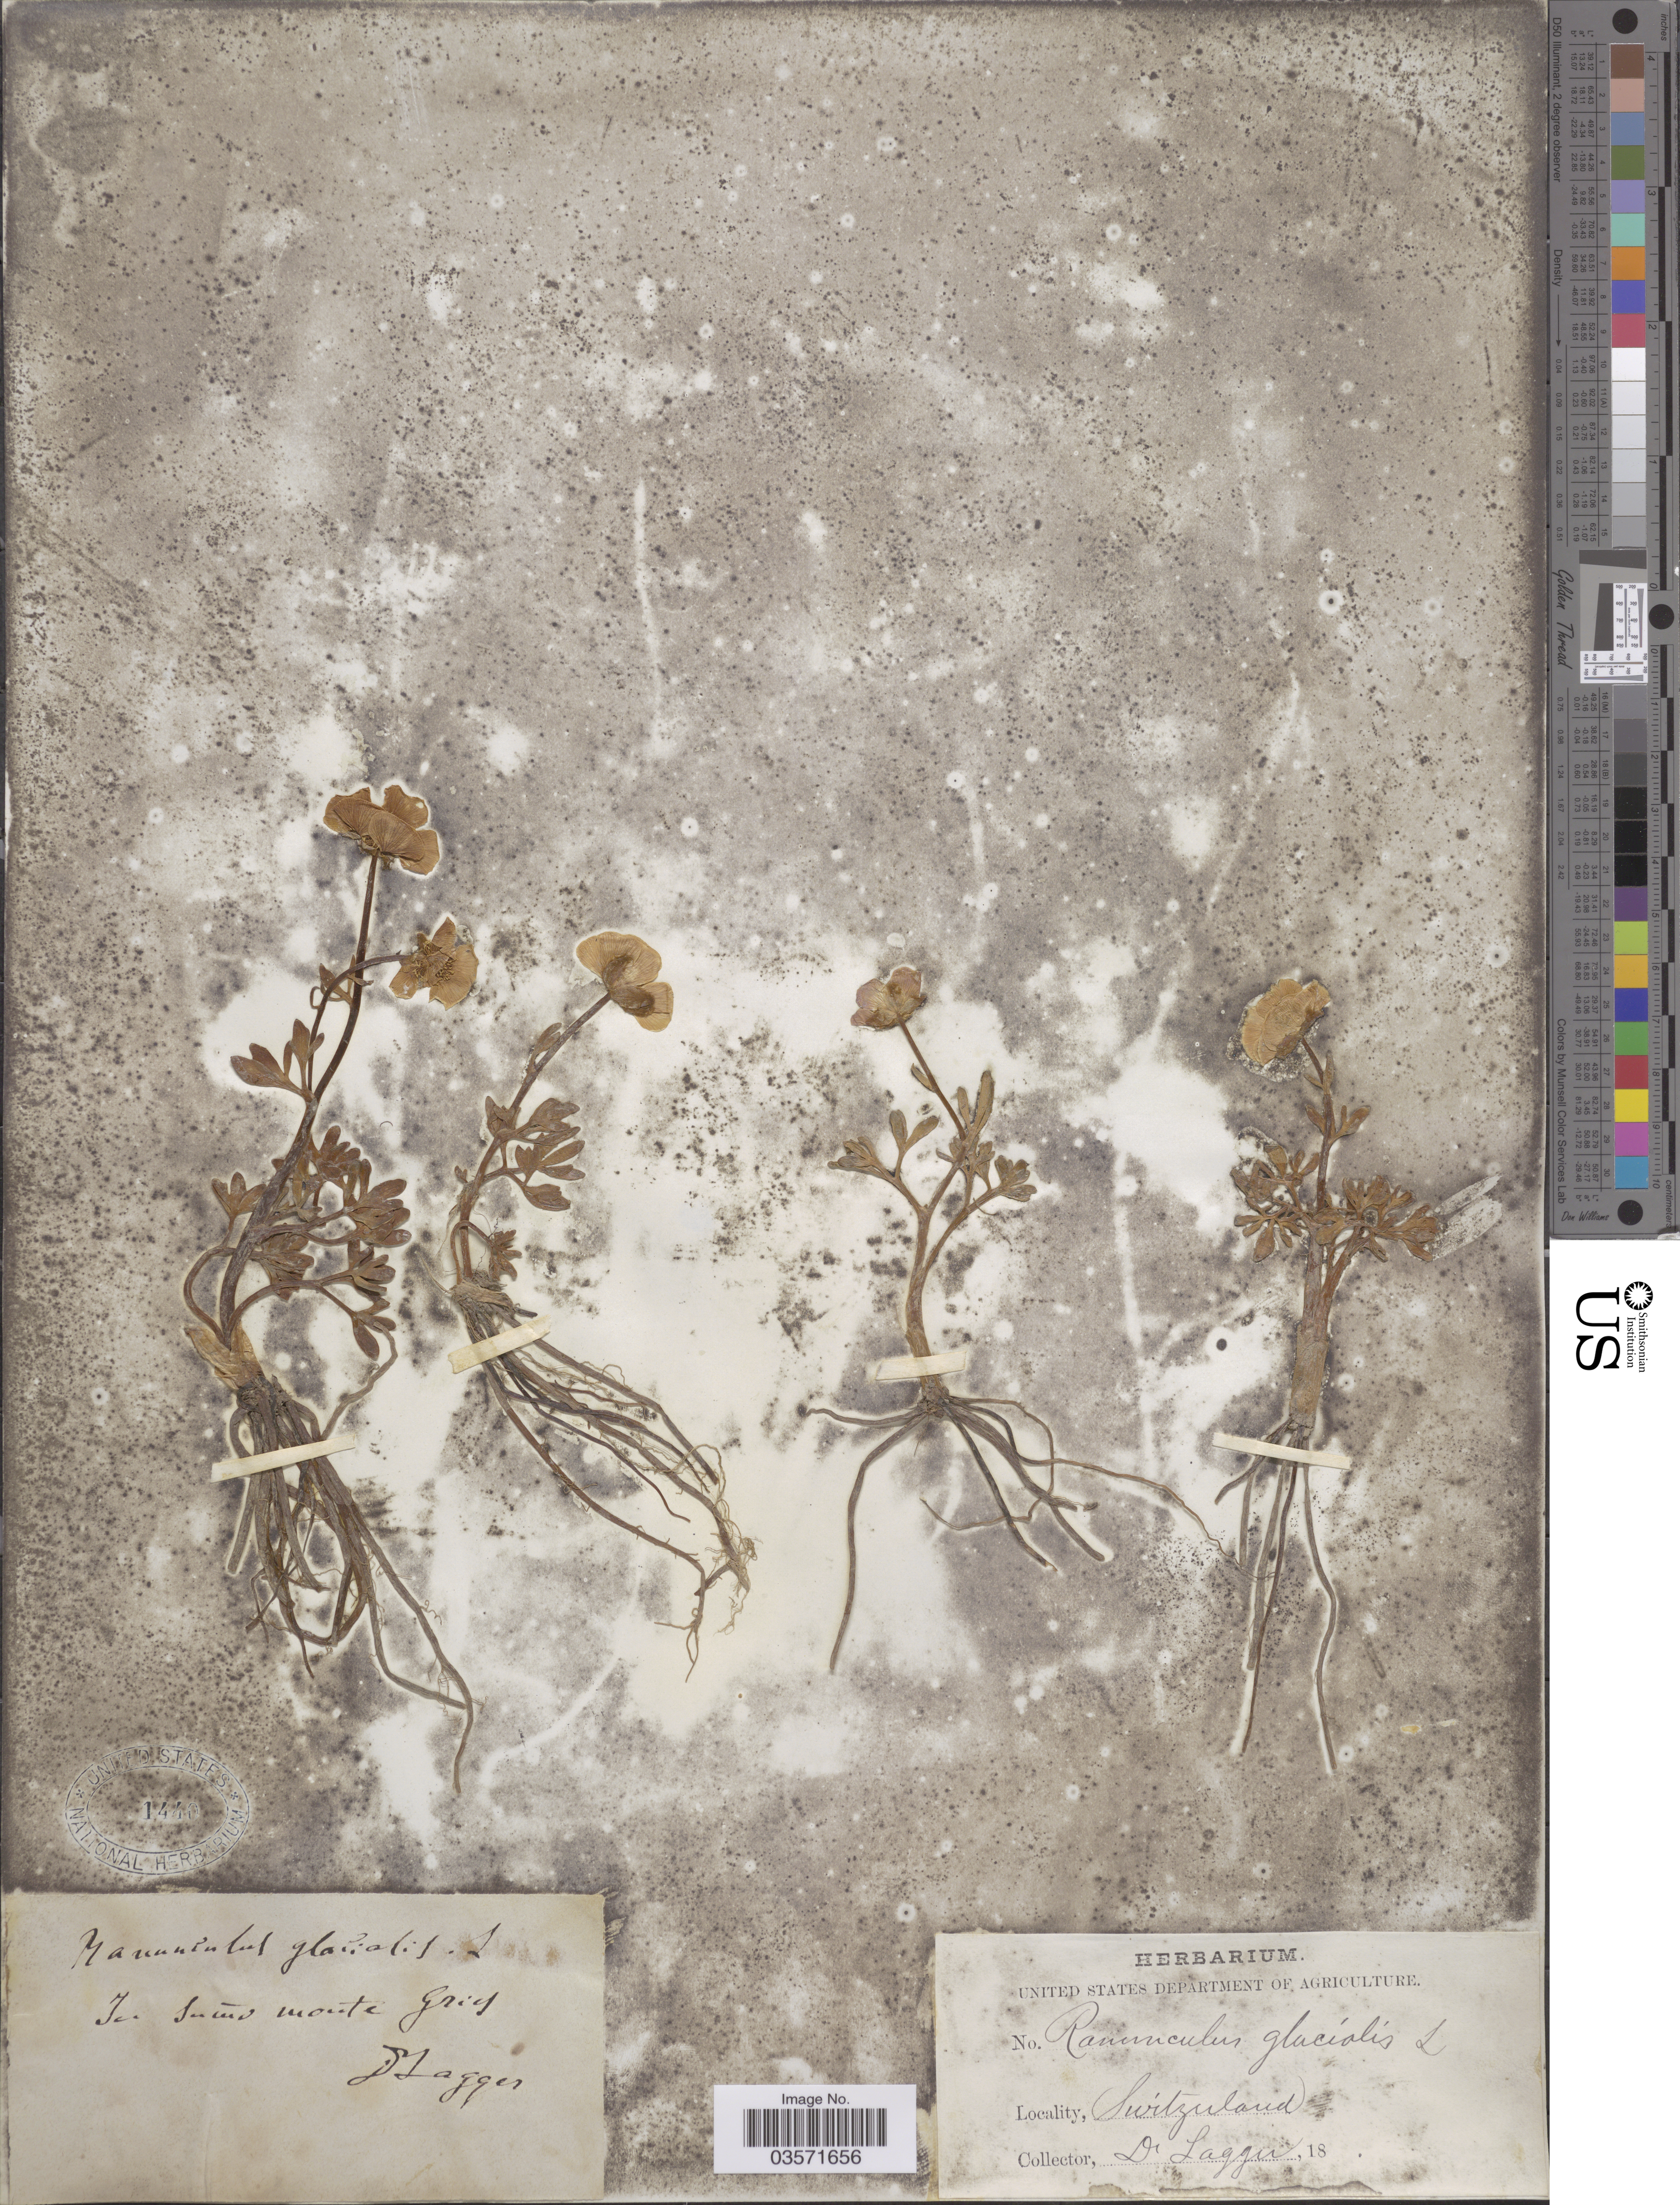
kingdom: Plantae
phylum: Tracheophyta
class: Magnoliopsida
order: Ranunculales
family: Ranunculaceae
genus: Ranunculus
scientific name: Ranunculus glacialis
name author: L.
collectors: F. J. Lagger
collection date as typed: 18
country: Switzerland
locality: In sumo monte Gries.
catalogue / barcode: US 1440